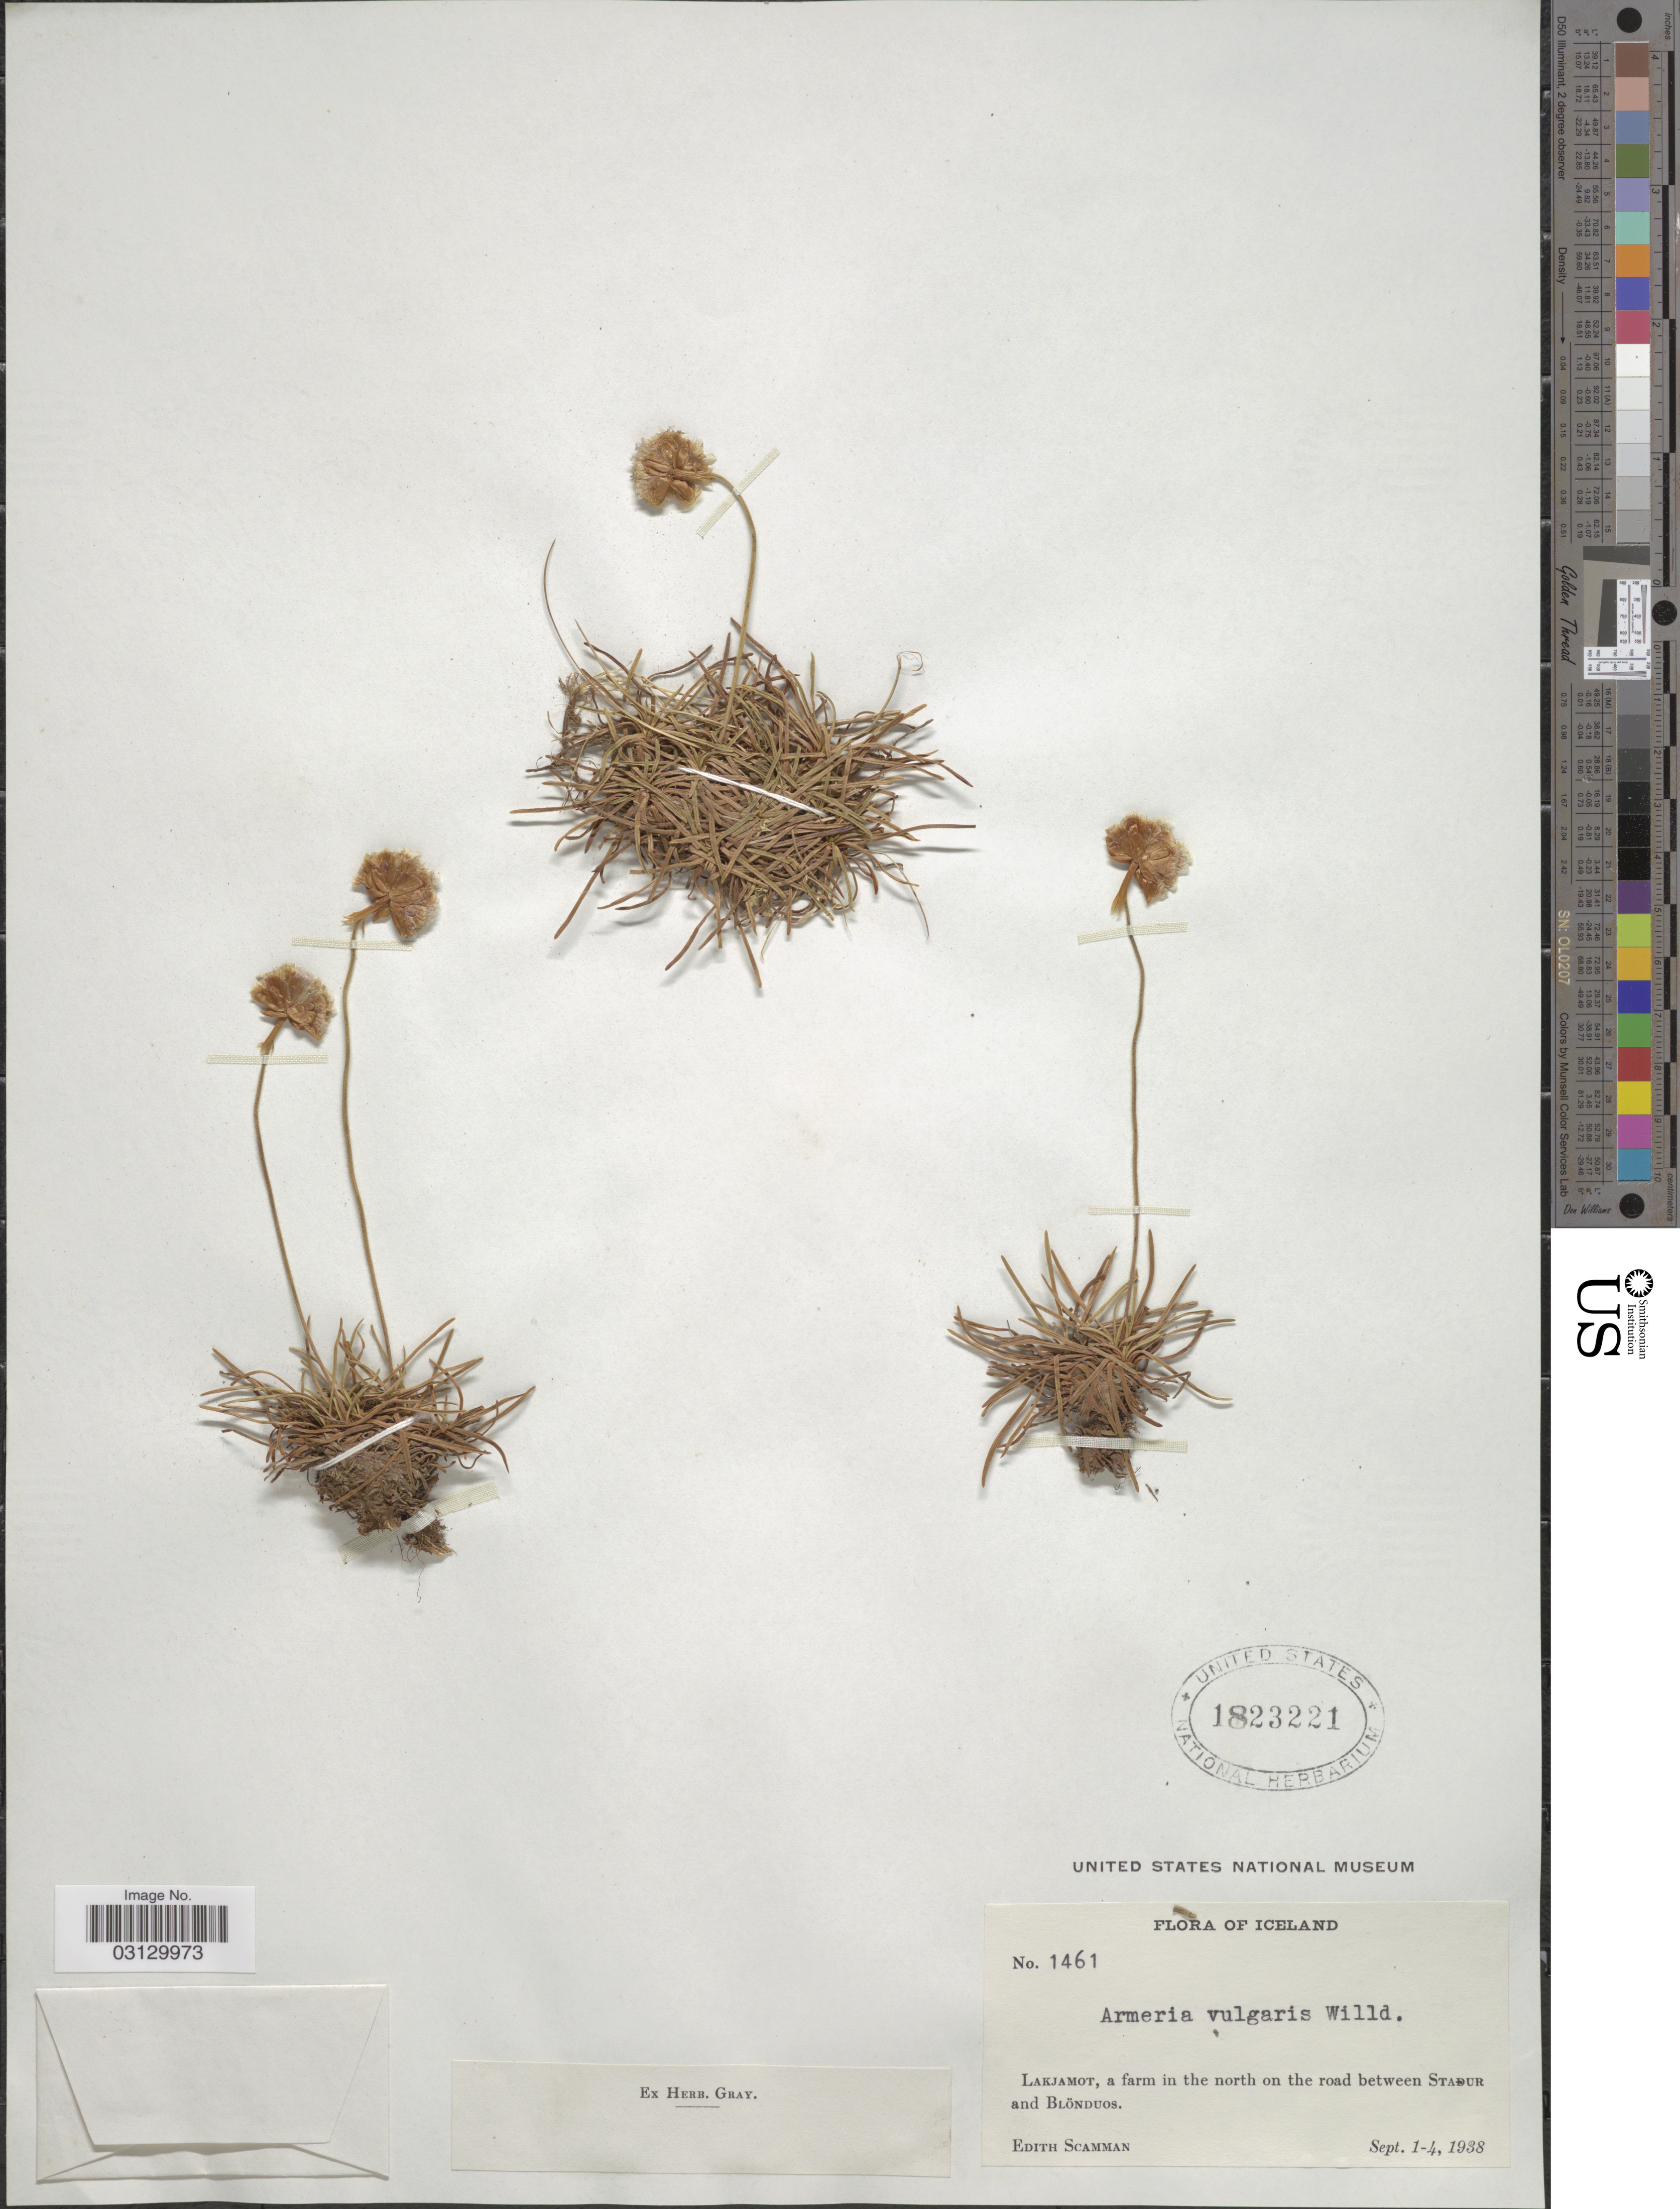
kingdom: Plantae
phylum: Tracheophyta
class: Magnoliopsida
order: Caryophyllales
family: Plumbaginaceae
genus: Armeria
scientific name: Armeria maritima subsp. maritima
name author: (Mill.) Willd.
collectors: E. Scamman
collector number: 1461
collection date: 1938-09-01/1938-09-04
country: Iceland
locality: Lakjamot, a farm in the north on the road between Stadur and Blönduos.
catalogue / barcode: US 1823221